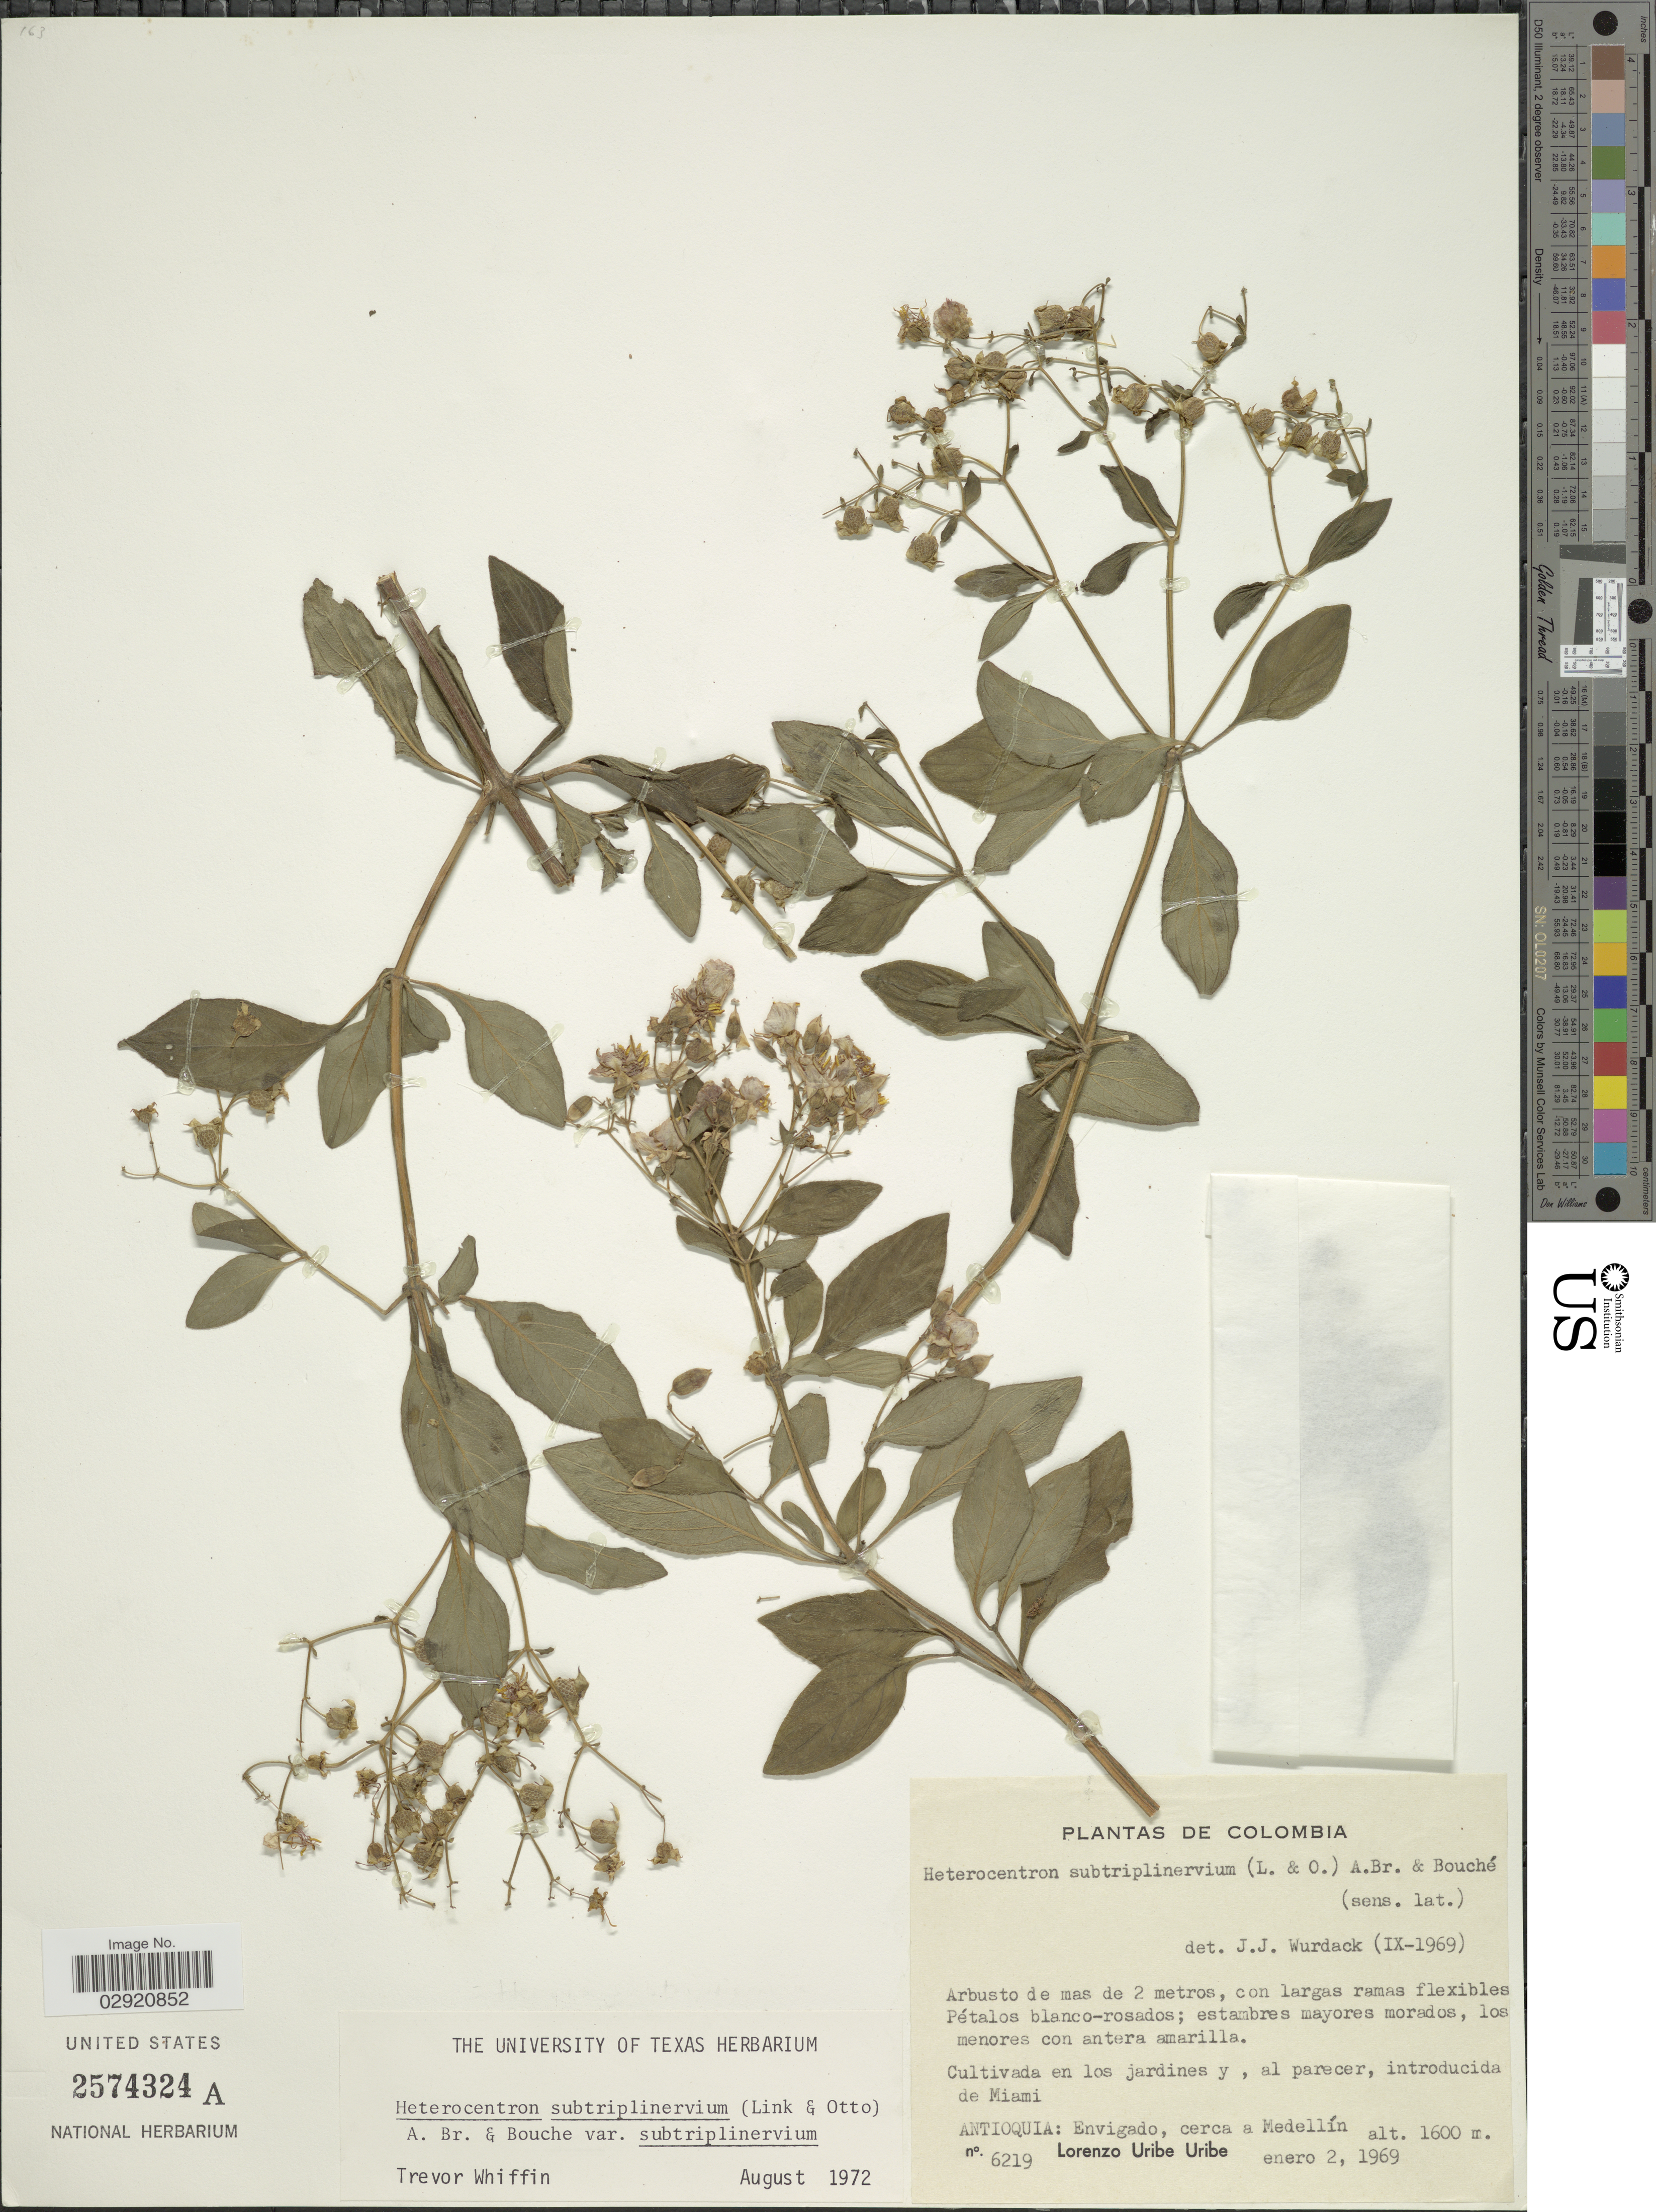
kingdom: Plantae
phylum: Tracheophyta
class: Magnoliopsida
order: Myrtales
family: Melastomataceae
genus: Heterocentron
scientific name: Heterocentron subtriplinervium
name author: (Link & Otto) A. Braun & C.D. Bouché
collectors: L. Uribe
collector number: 6219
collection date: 1969-01-02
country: Colombia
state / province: Antioquia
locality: En los jardines y, al parecer. Envigado, cerca a Medellín.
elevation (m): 1600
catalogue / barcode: US 2574324A